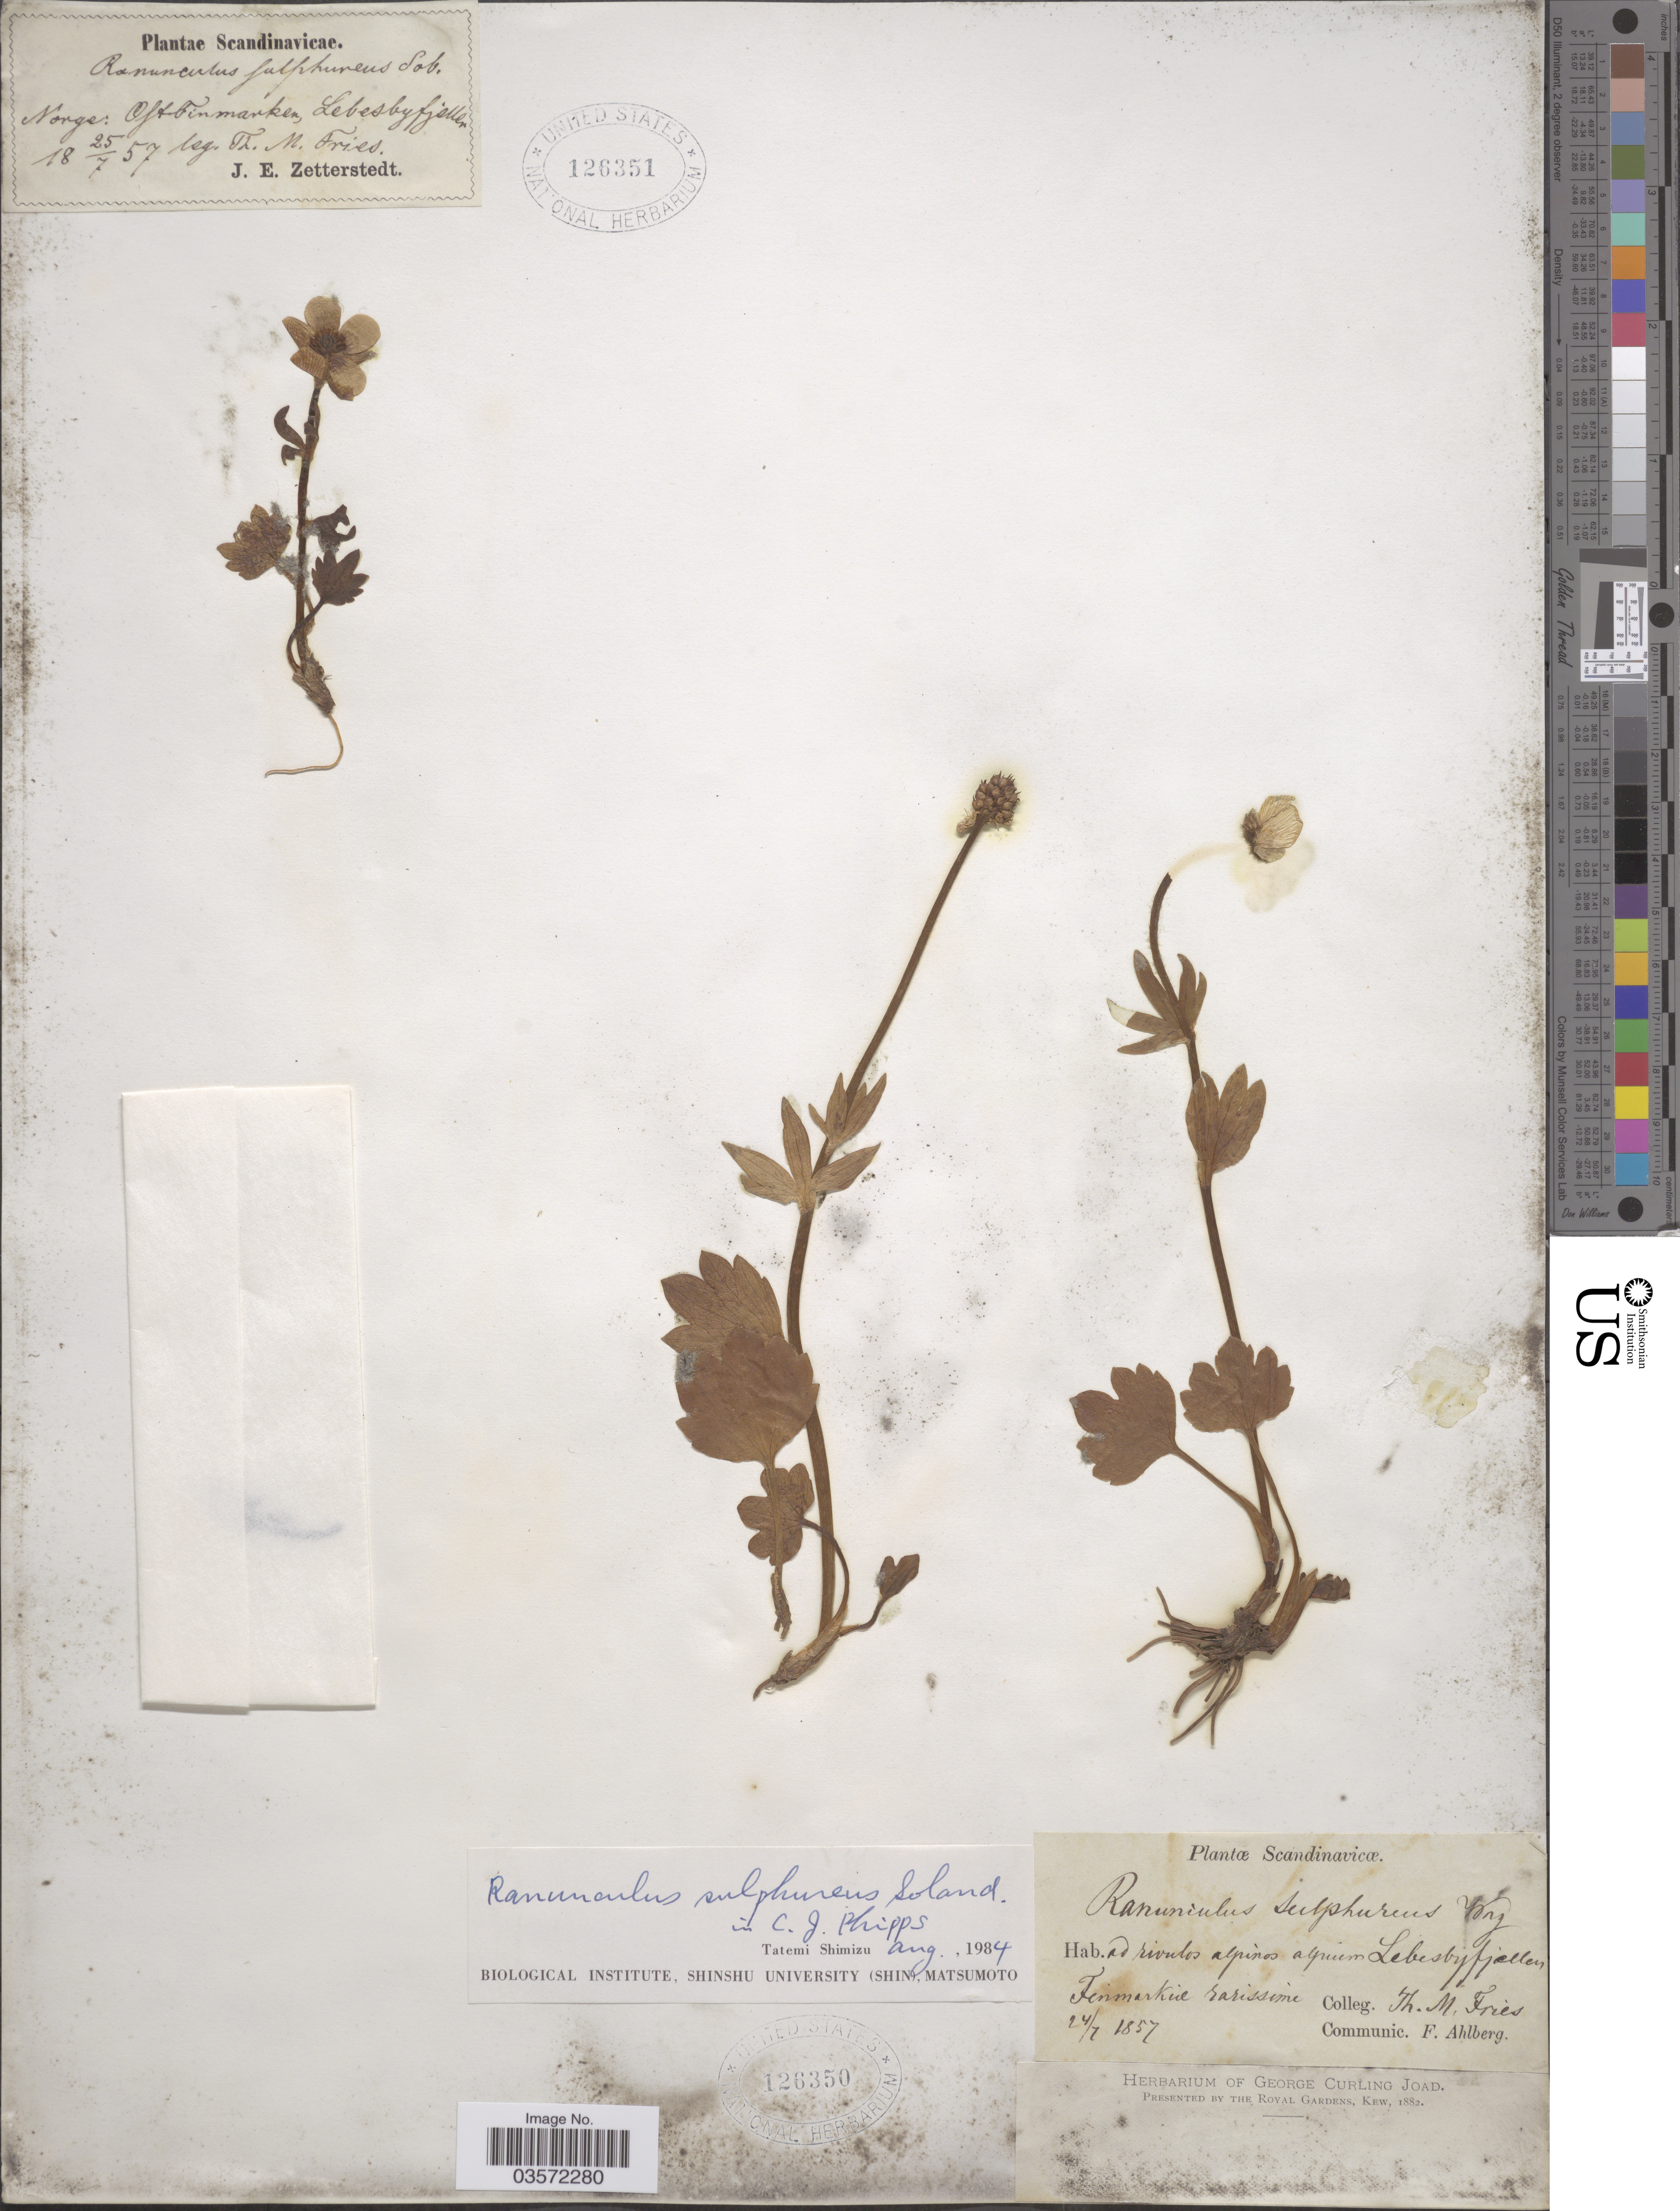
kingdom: Plantae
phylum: Tracheophyta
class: Magnoliopsida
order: Ranunculales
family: Ranunculaceae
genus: Ranunculus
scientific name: Ranunculus sulphureus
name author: Sol.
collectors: T. Fries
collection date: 1857-07-24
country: Norway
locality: Scandinavicœ. Ad rivulos alpinos alpium Lebesbyfjallen Fenmarkia.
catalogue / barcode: US 126350